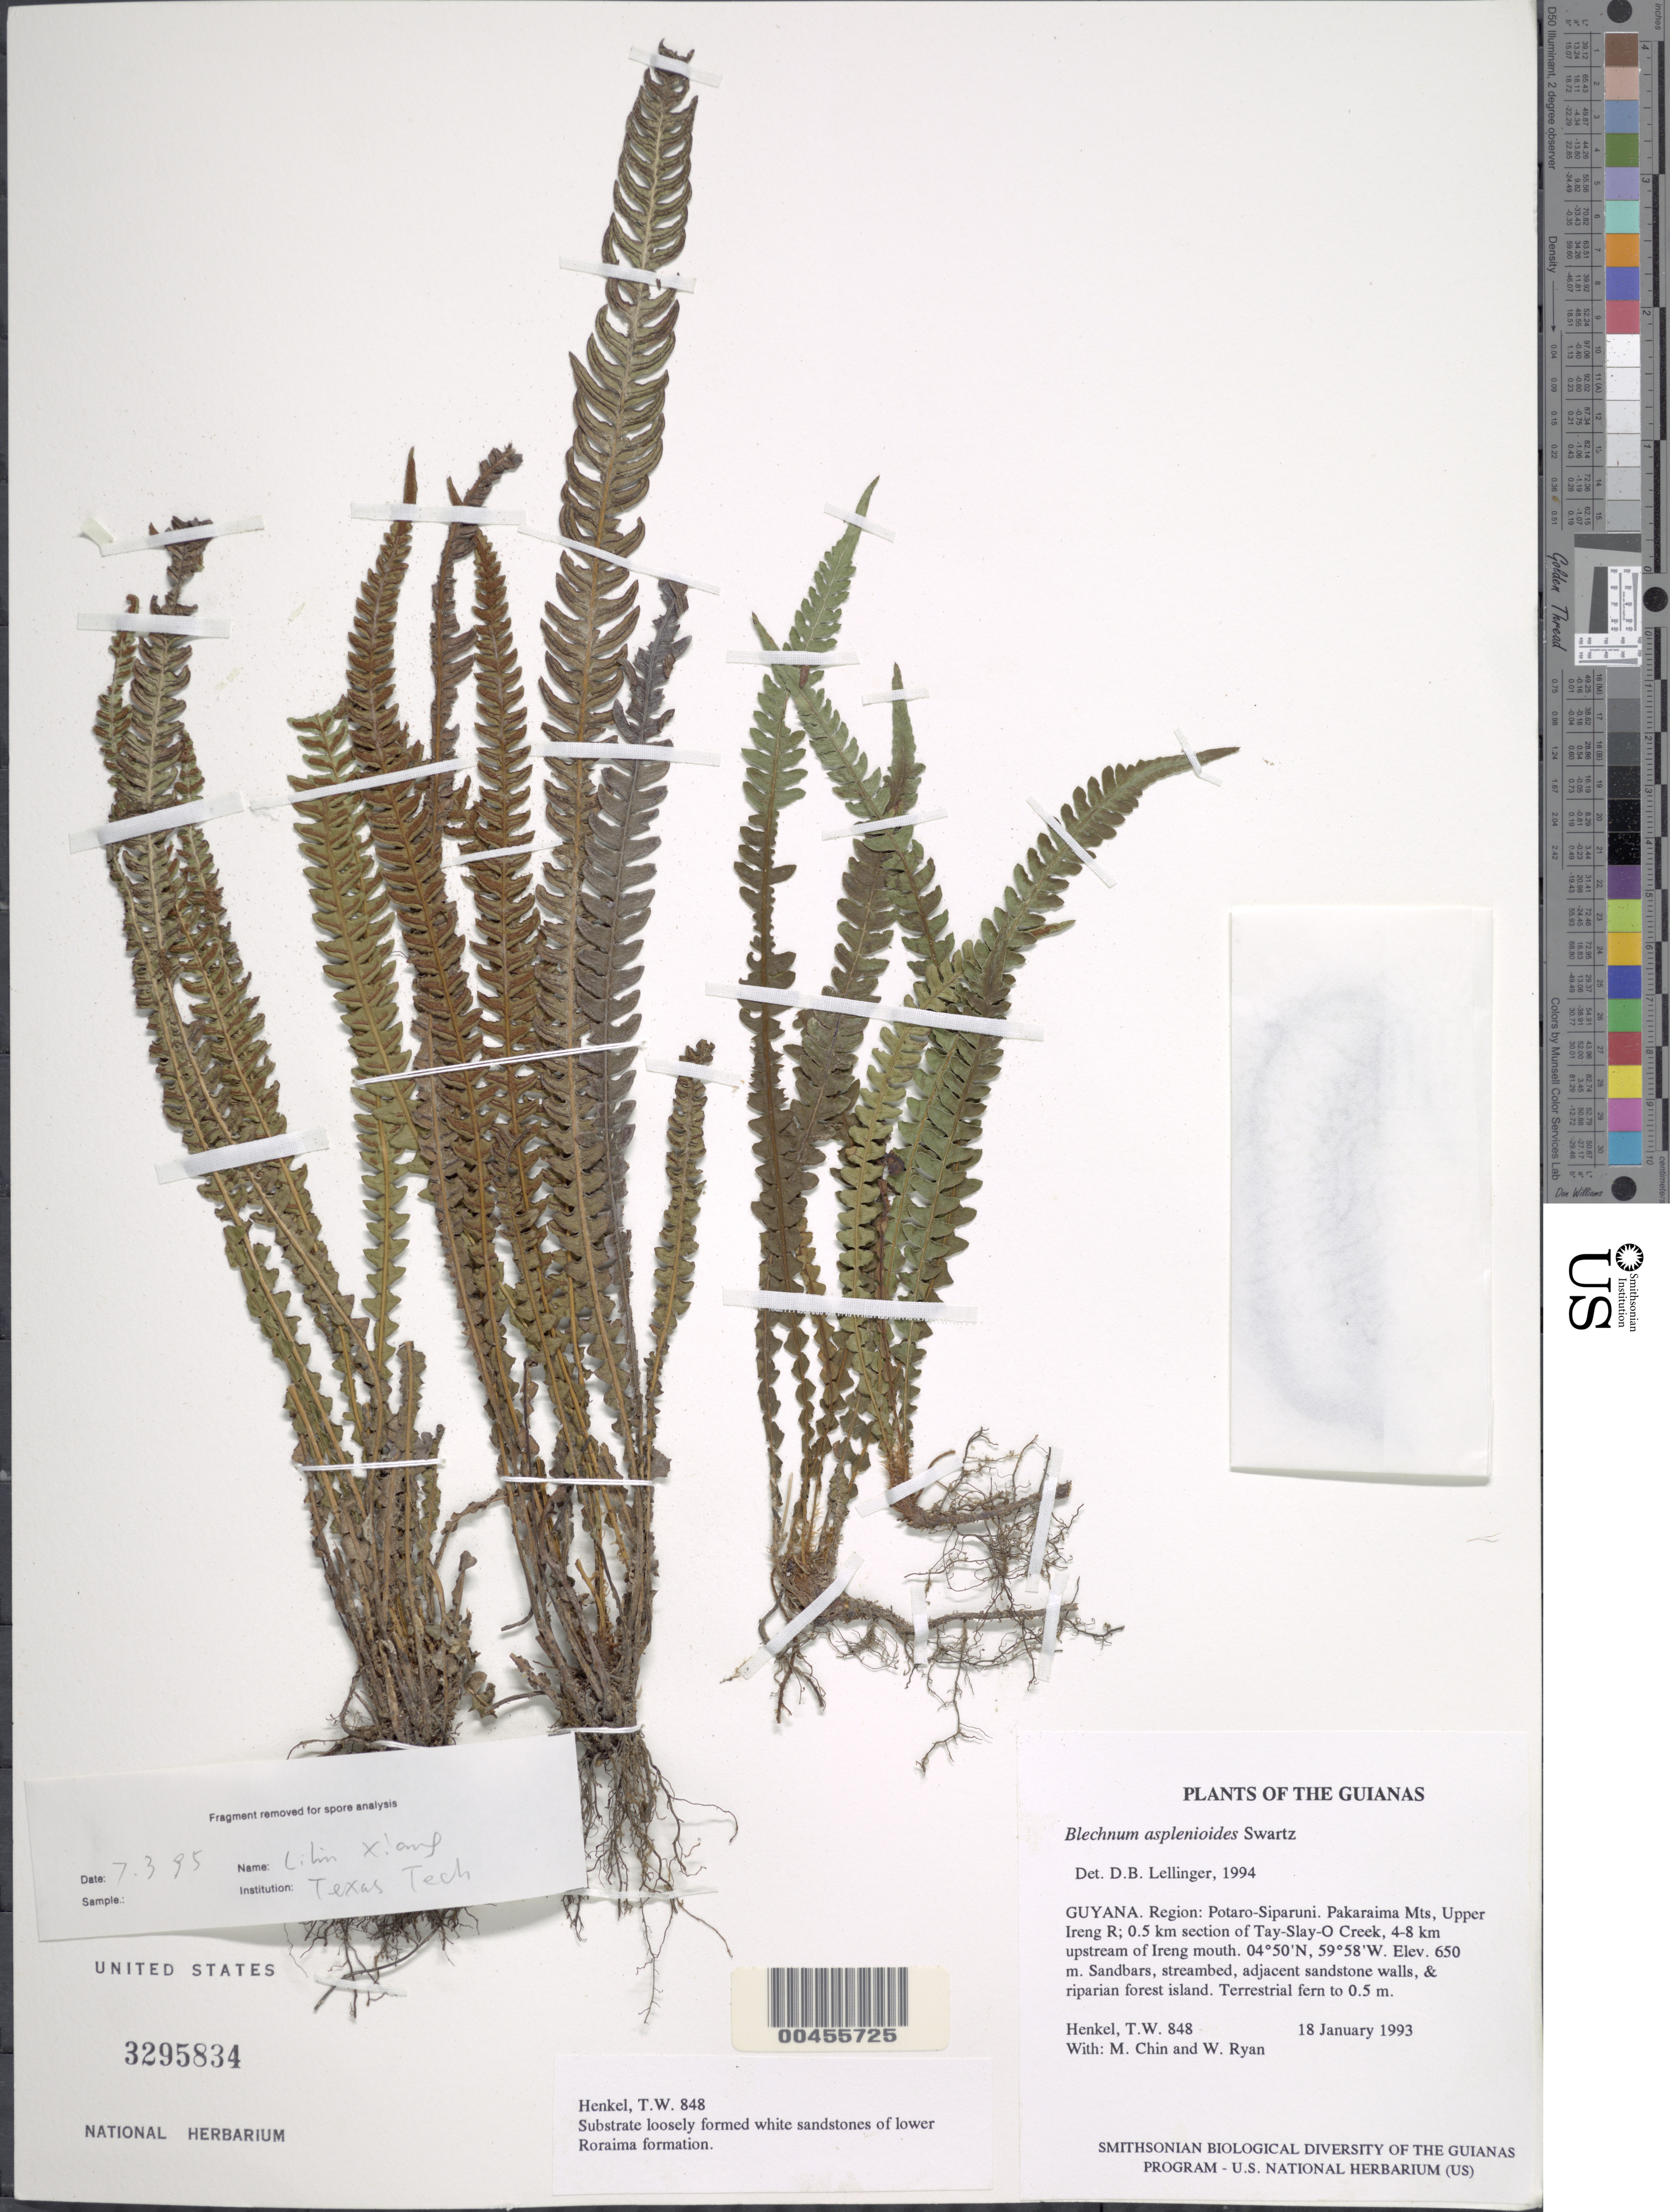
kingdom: Plantae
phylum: Tracheophyta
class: Polypodiopsida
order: Polypodiales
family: Blechnaceae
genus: Blechnum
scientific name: Blechnum asplenioides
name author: Sw.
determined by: Lellinger, David B., (BOT), Smithsonian Institution - National Museum of Natural History (UNITED STATES)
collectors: T. Henkel, M. Chin & W. Ryan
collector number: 848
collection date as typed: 18 January 1993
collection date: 1993-01-18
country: Guyana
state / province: Potaro-Siparuni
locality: Pakaraima Mts, Upper Ireng R; 0.5 km section of Tay-Slay-O Creek, 4-8 km upstream of Ireng mouth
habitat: Sandbars, streambed, adjacent sandstone walls, & riparian forest island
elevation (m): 650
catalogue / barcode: US 3295834